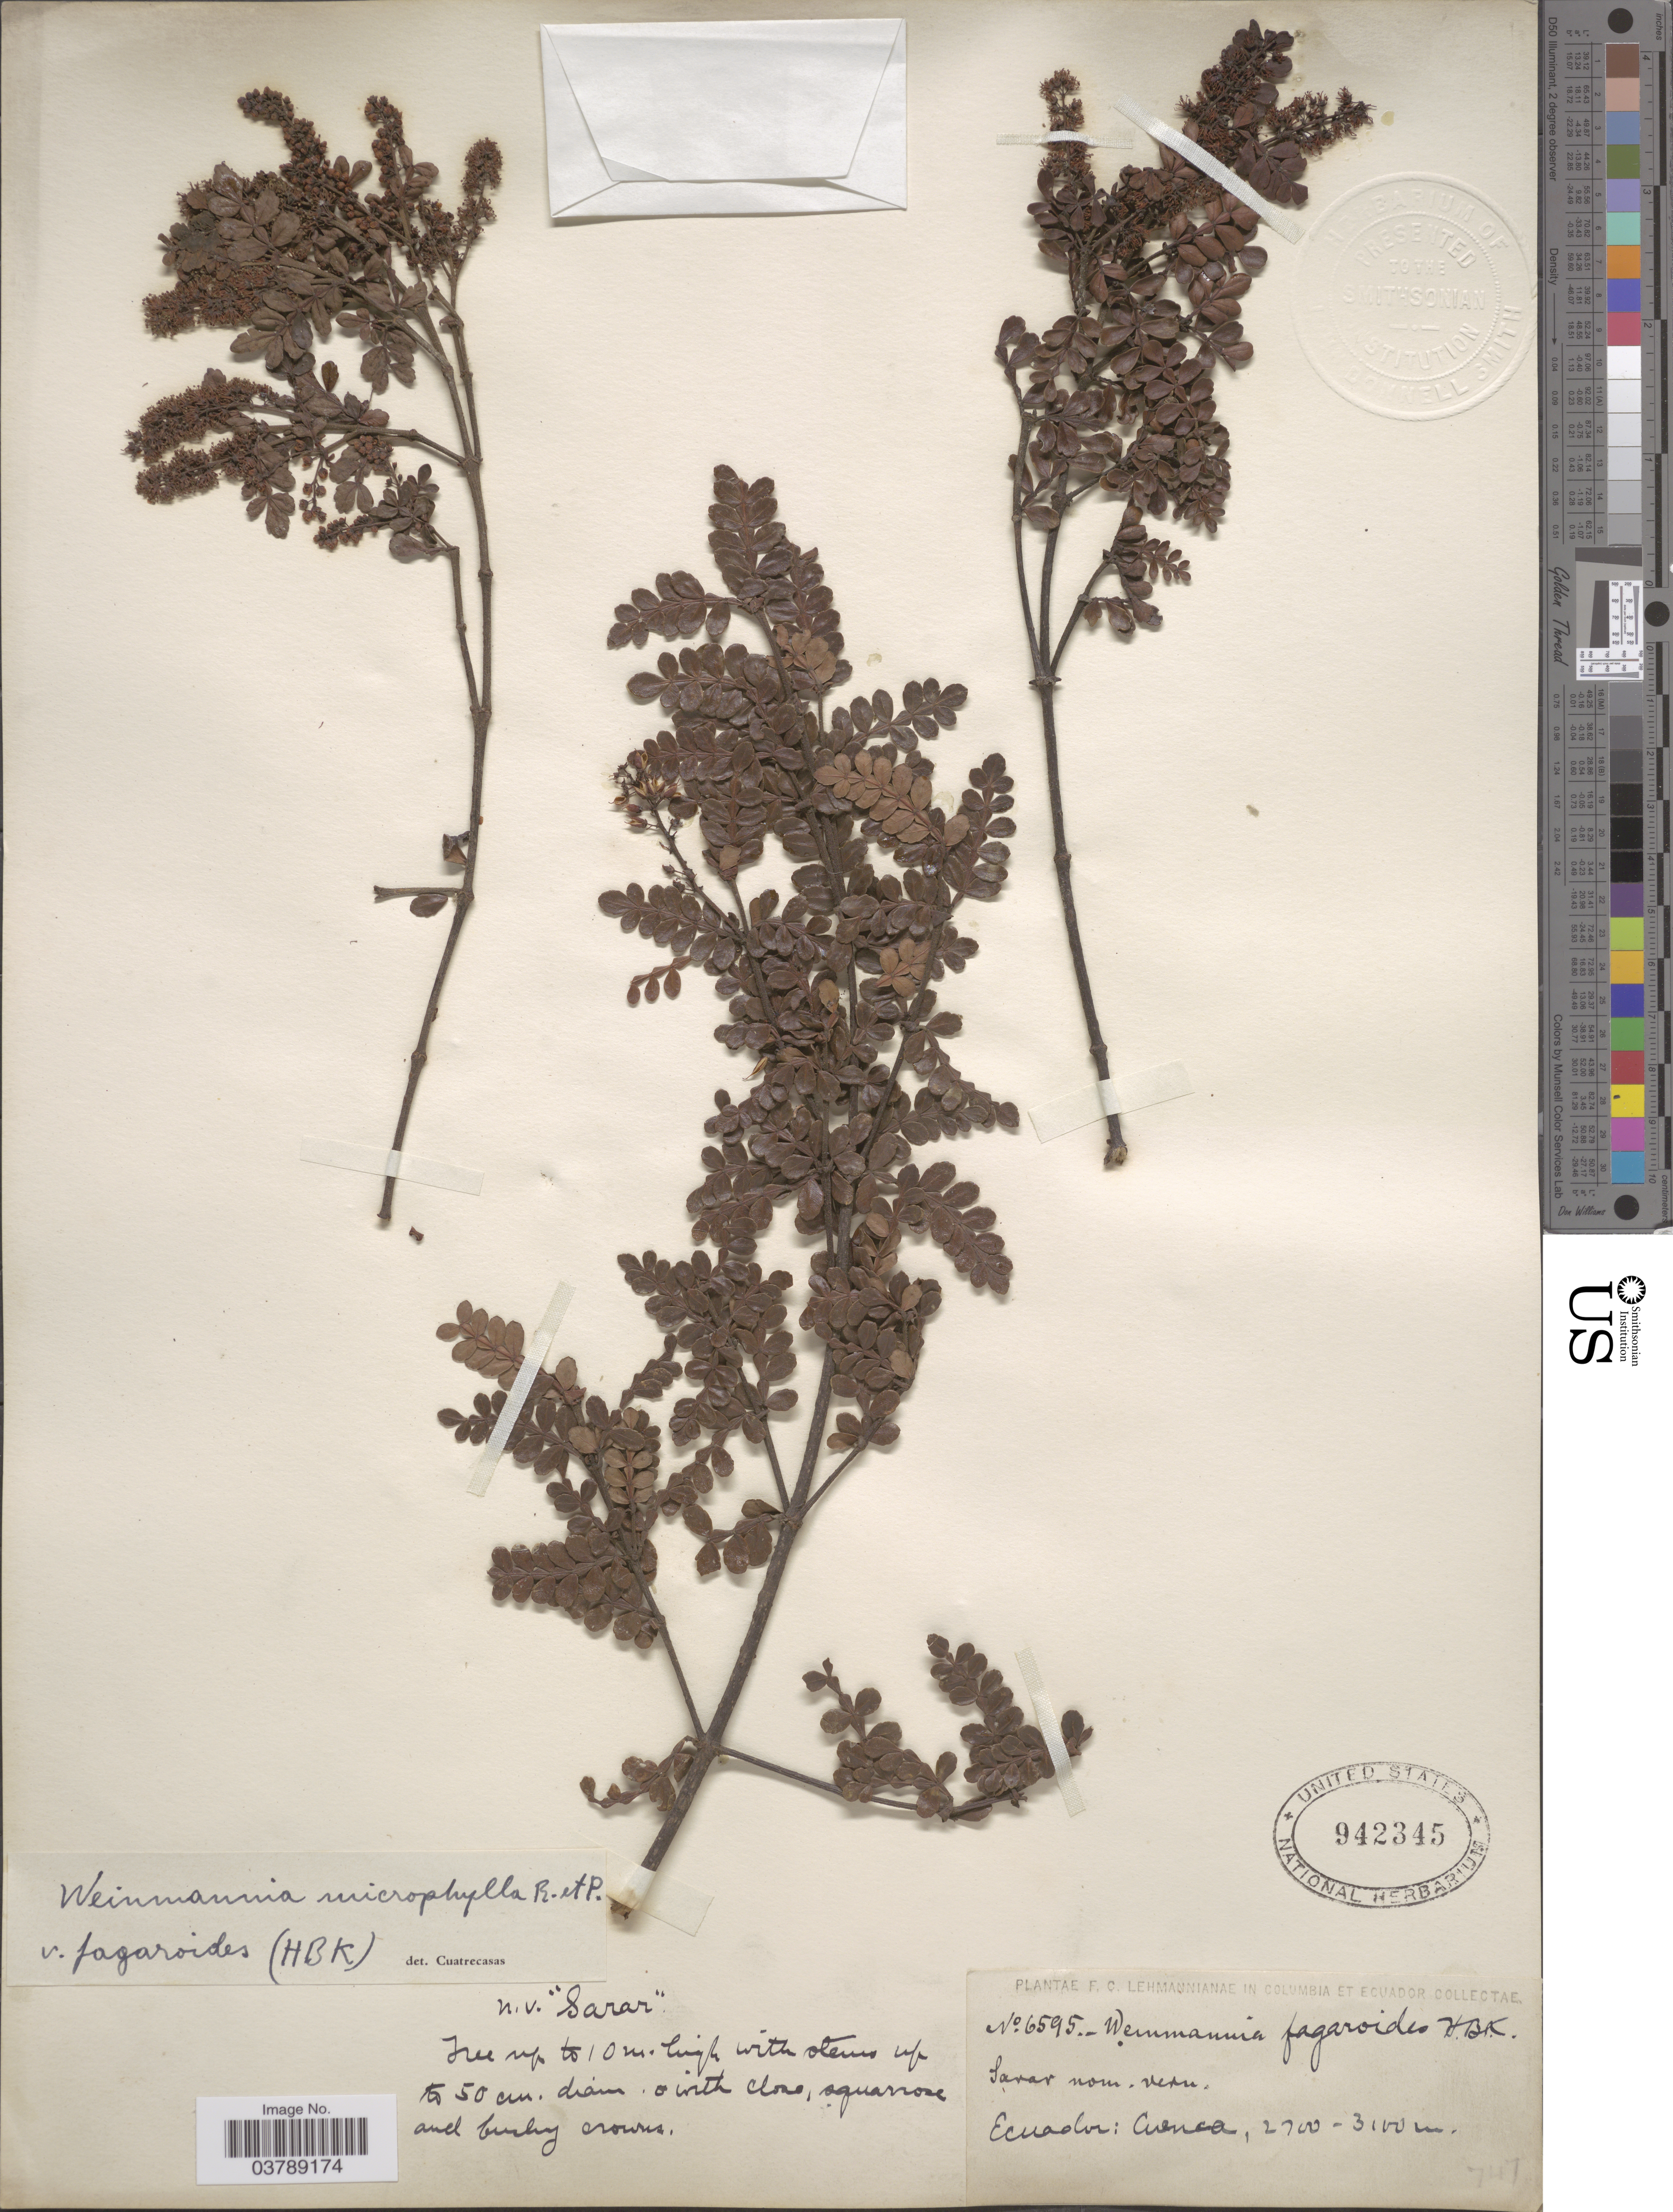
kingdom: Plantae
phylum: Tracheophyta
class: Magnoliopsida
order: Oxalidales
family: Cunoniaceae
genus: Weinmannia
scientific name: Weinmannia fagaroides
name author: Kunth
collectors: F. C. Lehmann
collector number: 6595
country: Ecuador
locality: Cuenca.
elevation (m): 2700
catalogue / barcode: US 942345